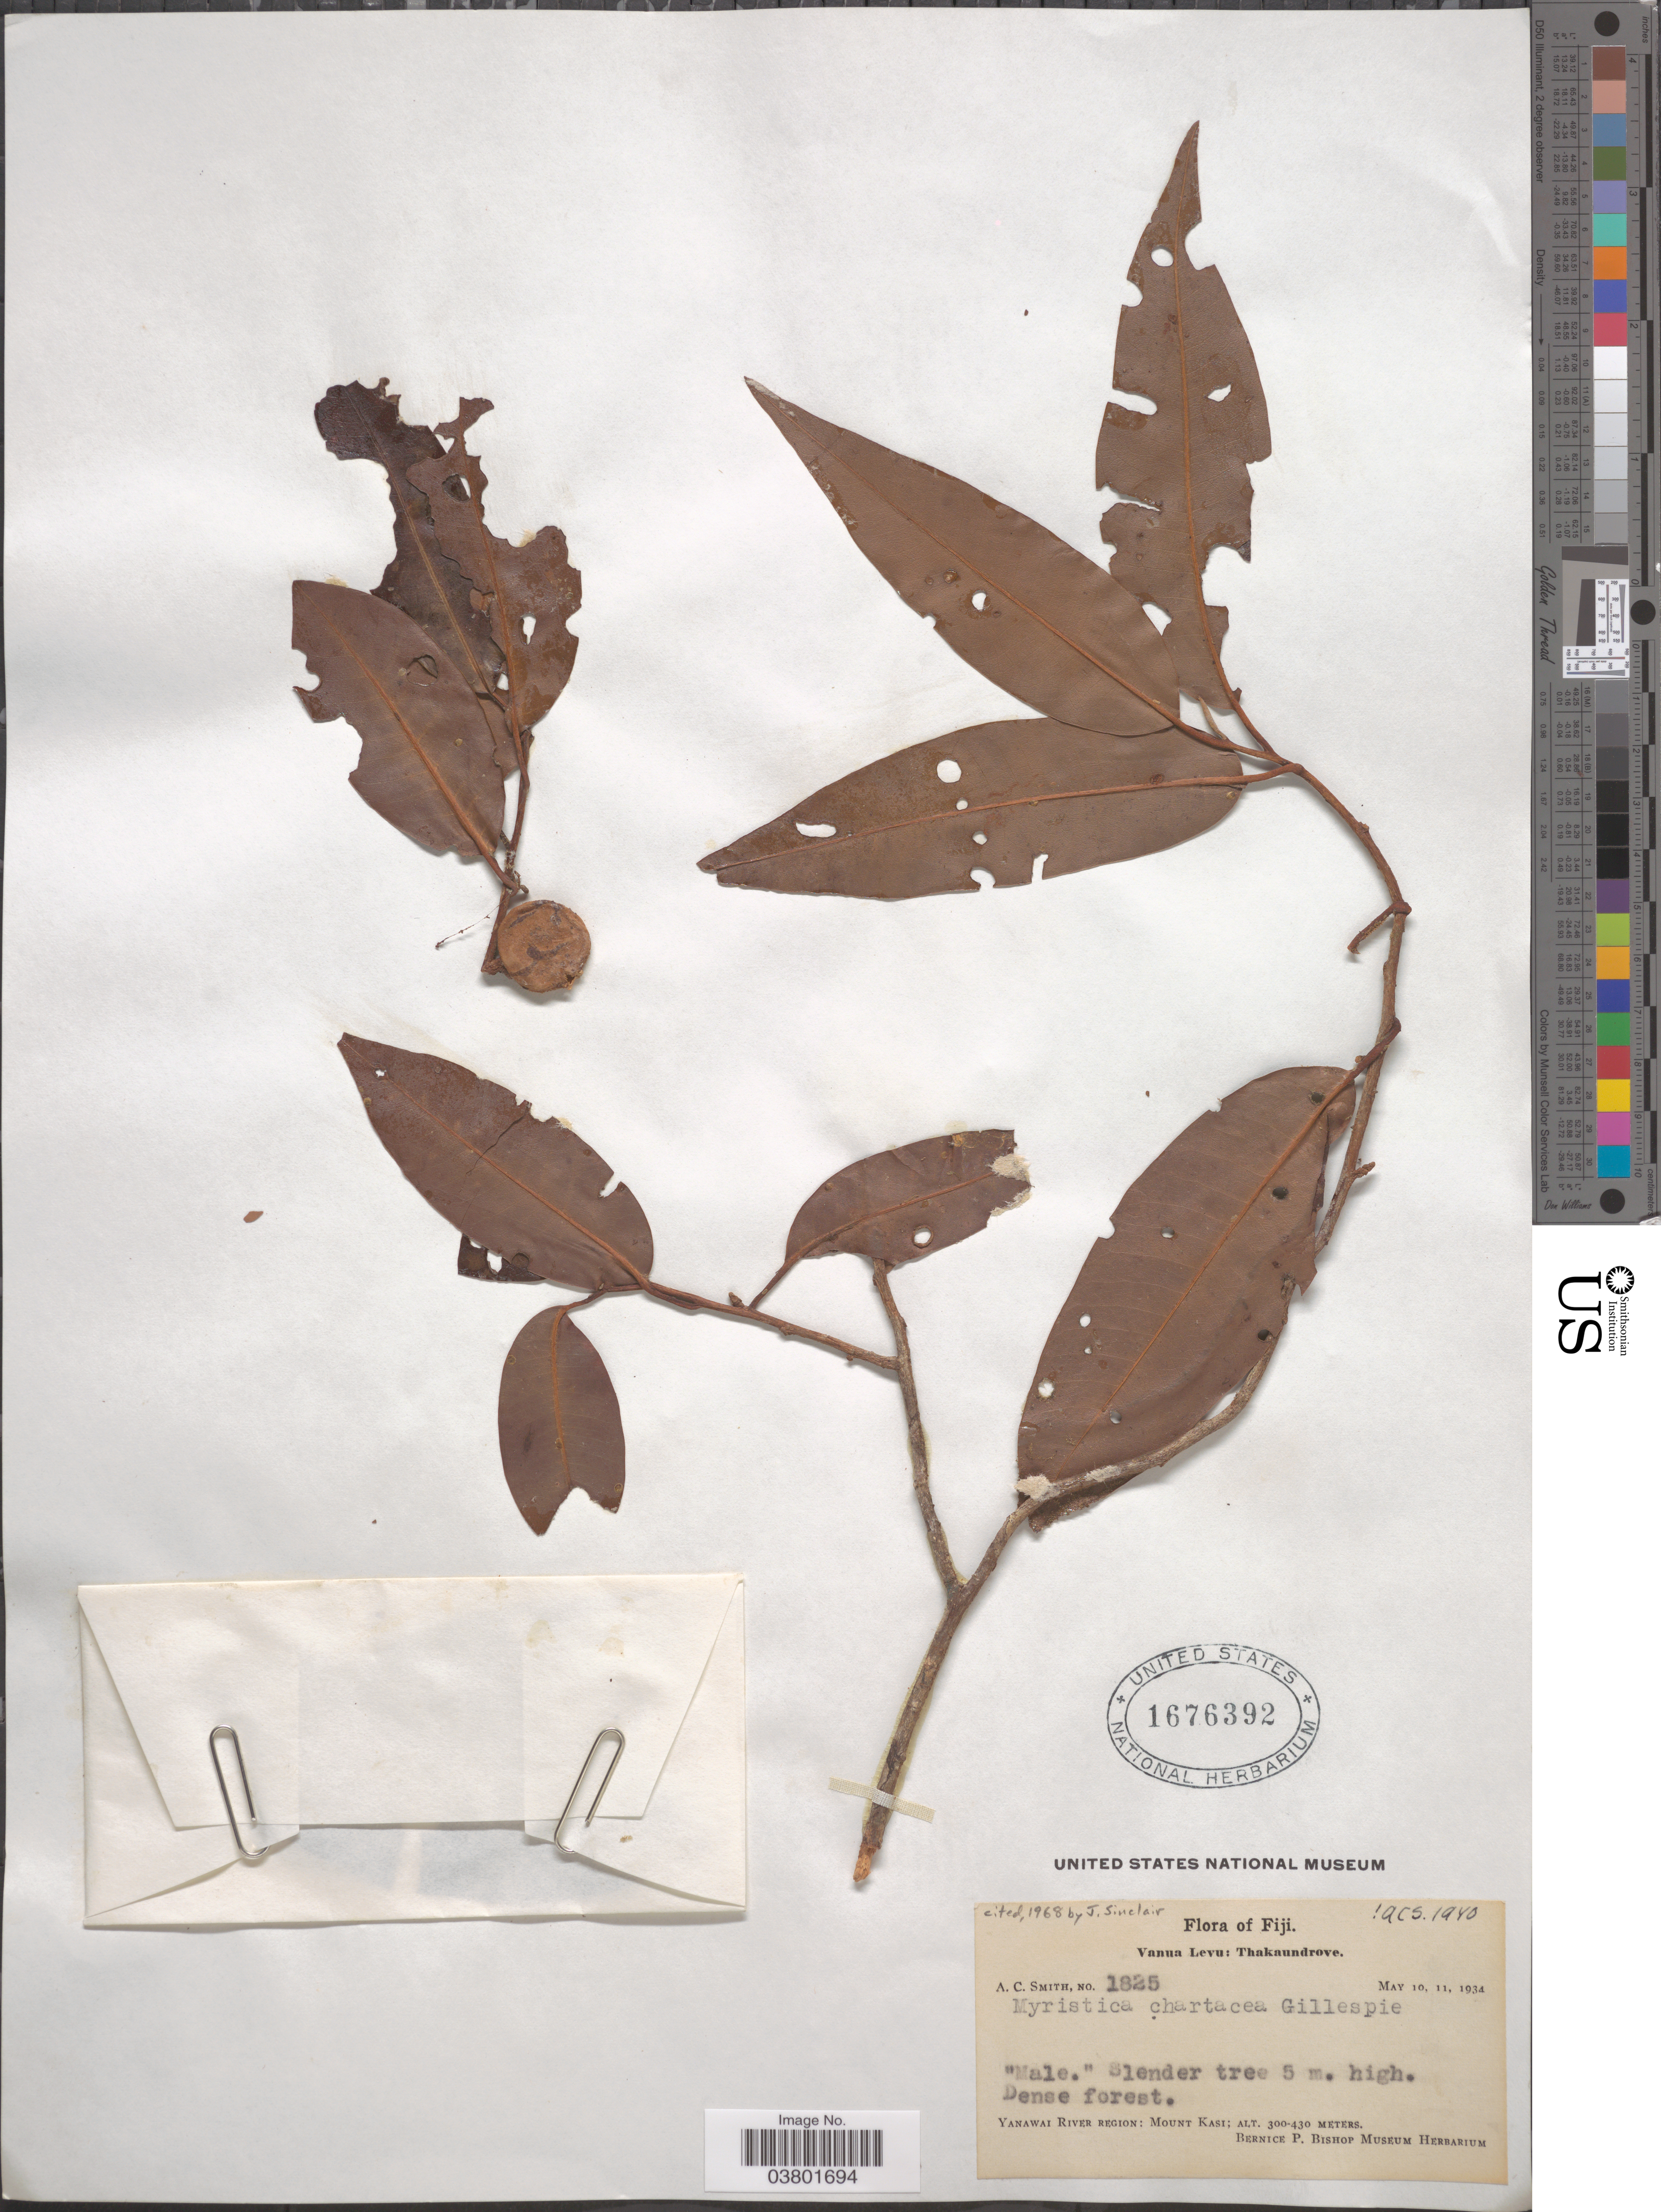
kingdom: Plantae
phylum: Tracheophyta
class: Magnoliopsida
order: Magnoliales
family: Myristicaceae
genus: Myristica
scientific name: Myristica chartacea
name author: Gillespie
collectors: A. C. Smith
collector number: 1825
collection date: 1934-05-10/1934-05-11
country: Fiji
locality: Vanua Levu: Thakaundrove. Yanawai River Region: Mount Kasi.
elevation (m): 300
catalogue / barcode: US 1676392